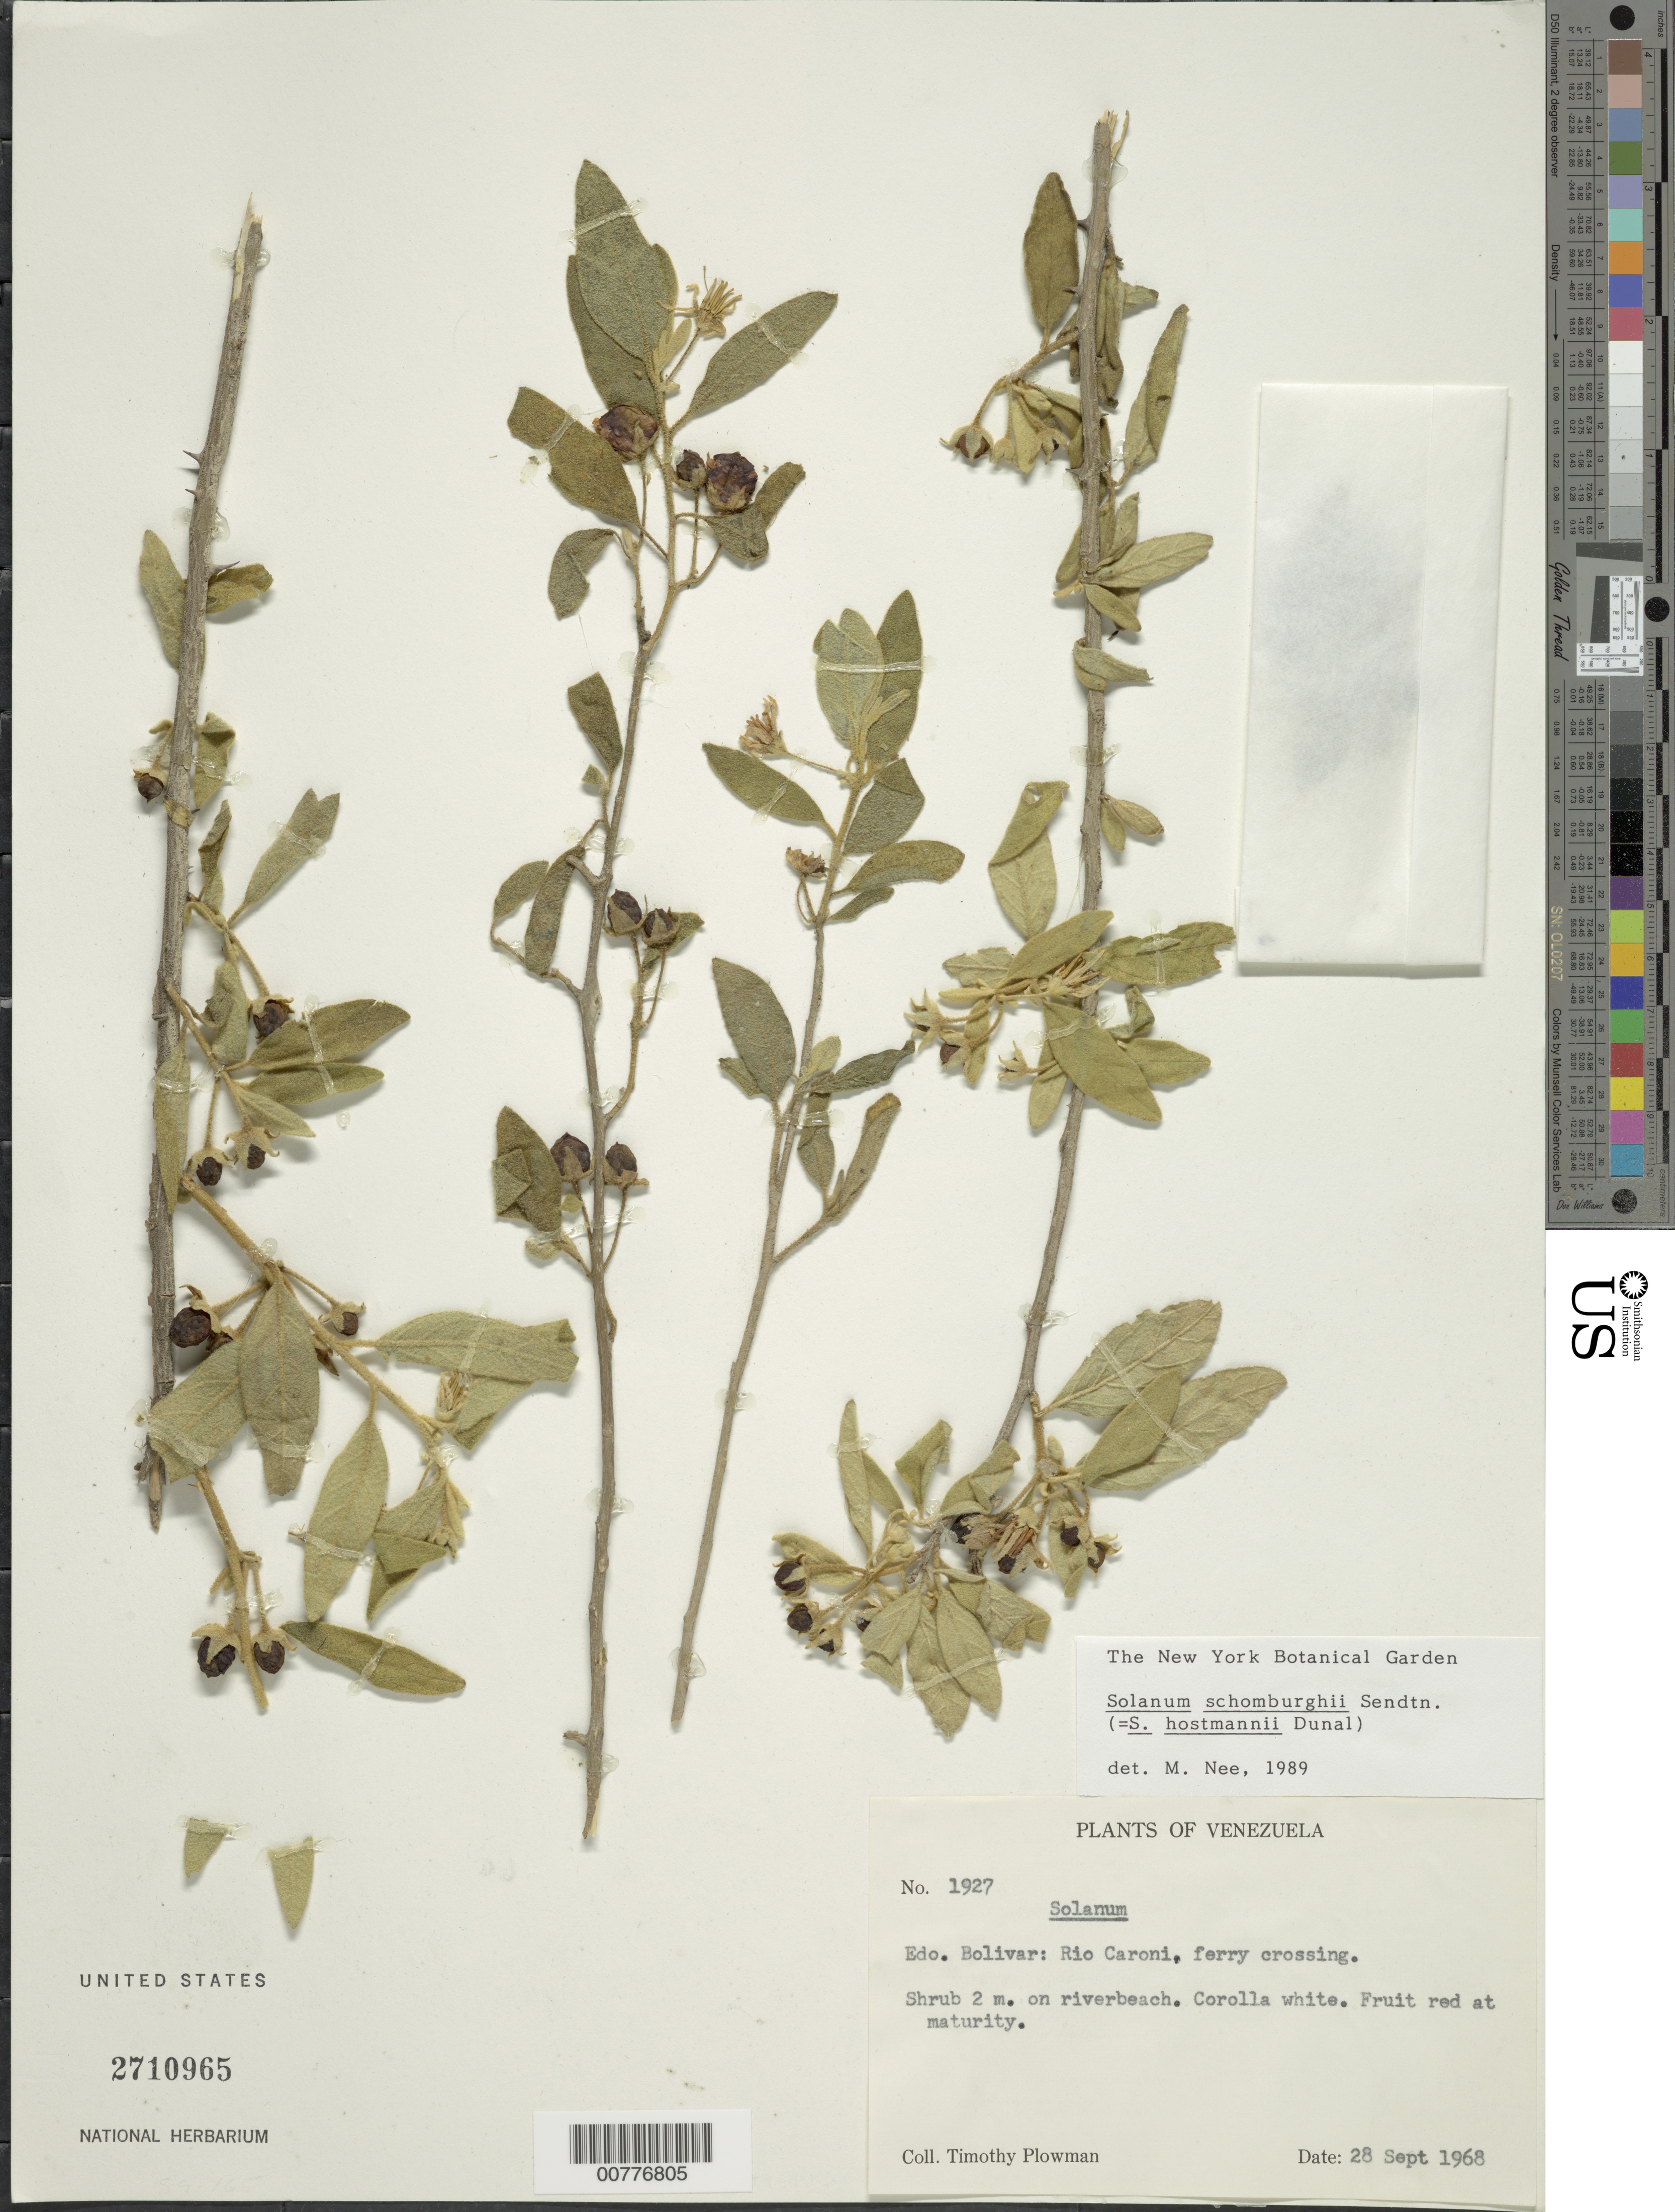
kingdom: Plantae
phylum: Tracheophyta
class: Magnoliopsida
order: Solanales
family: Solanaceae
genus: Solanum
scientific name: Solanum schomburghii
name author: Sendtn.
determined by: Nee, Michael H.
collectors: T. Plowman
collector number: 1927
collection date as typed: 9 Sep 1968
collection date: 1968-09-09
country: Venezuela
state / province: Bolívar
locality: Río Caroni, ferry crossing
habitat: River beach.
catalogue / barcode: US 2710965